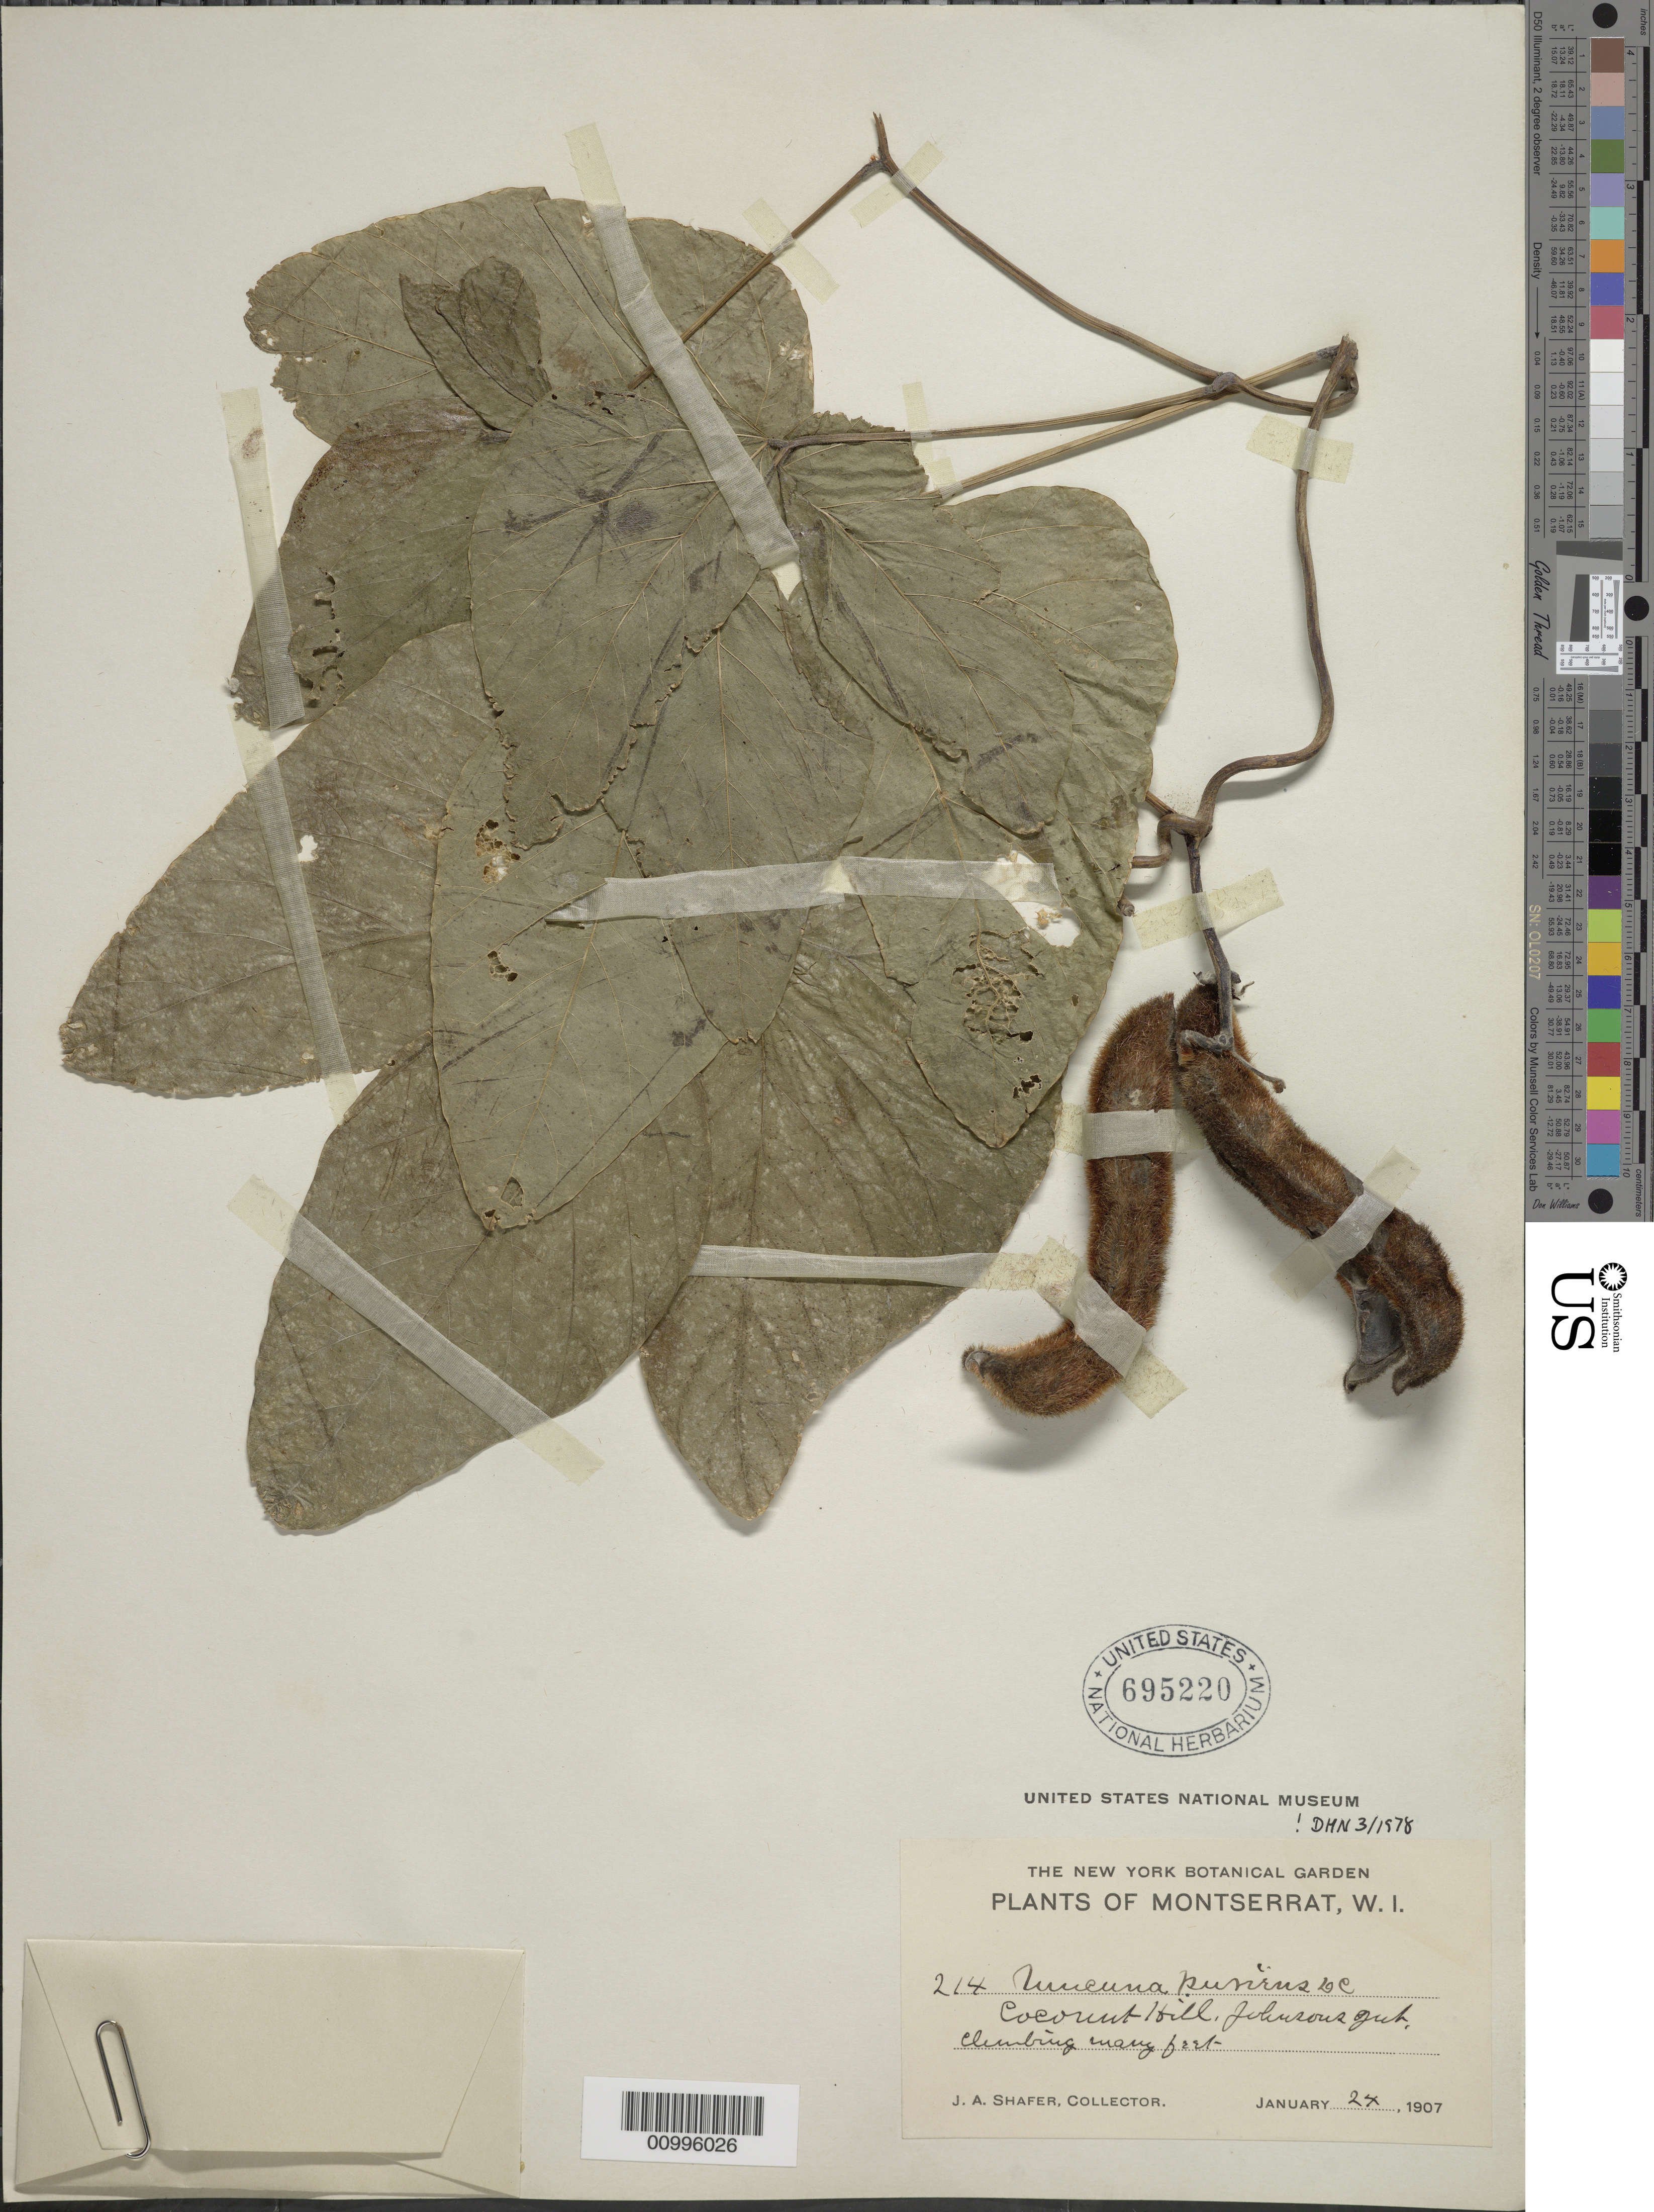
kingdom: Plantae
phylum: Tracheophyta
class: Magnoliopsida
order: Fabales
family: Fabaceae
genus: Mucuna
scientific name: Mucuna pruriens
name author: (L.) DC.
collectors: J. A. Shafer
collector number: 214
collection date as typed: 24 Jan 1907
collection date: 1907-01-24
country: Montserrat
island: Montserrat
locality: Coconut Hill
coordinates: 0 N, 0 E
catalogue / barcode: US 695220